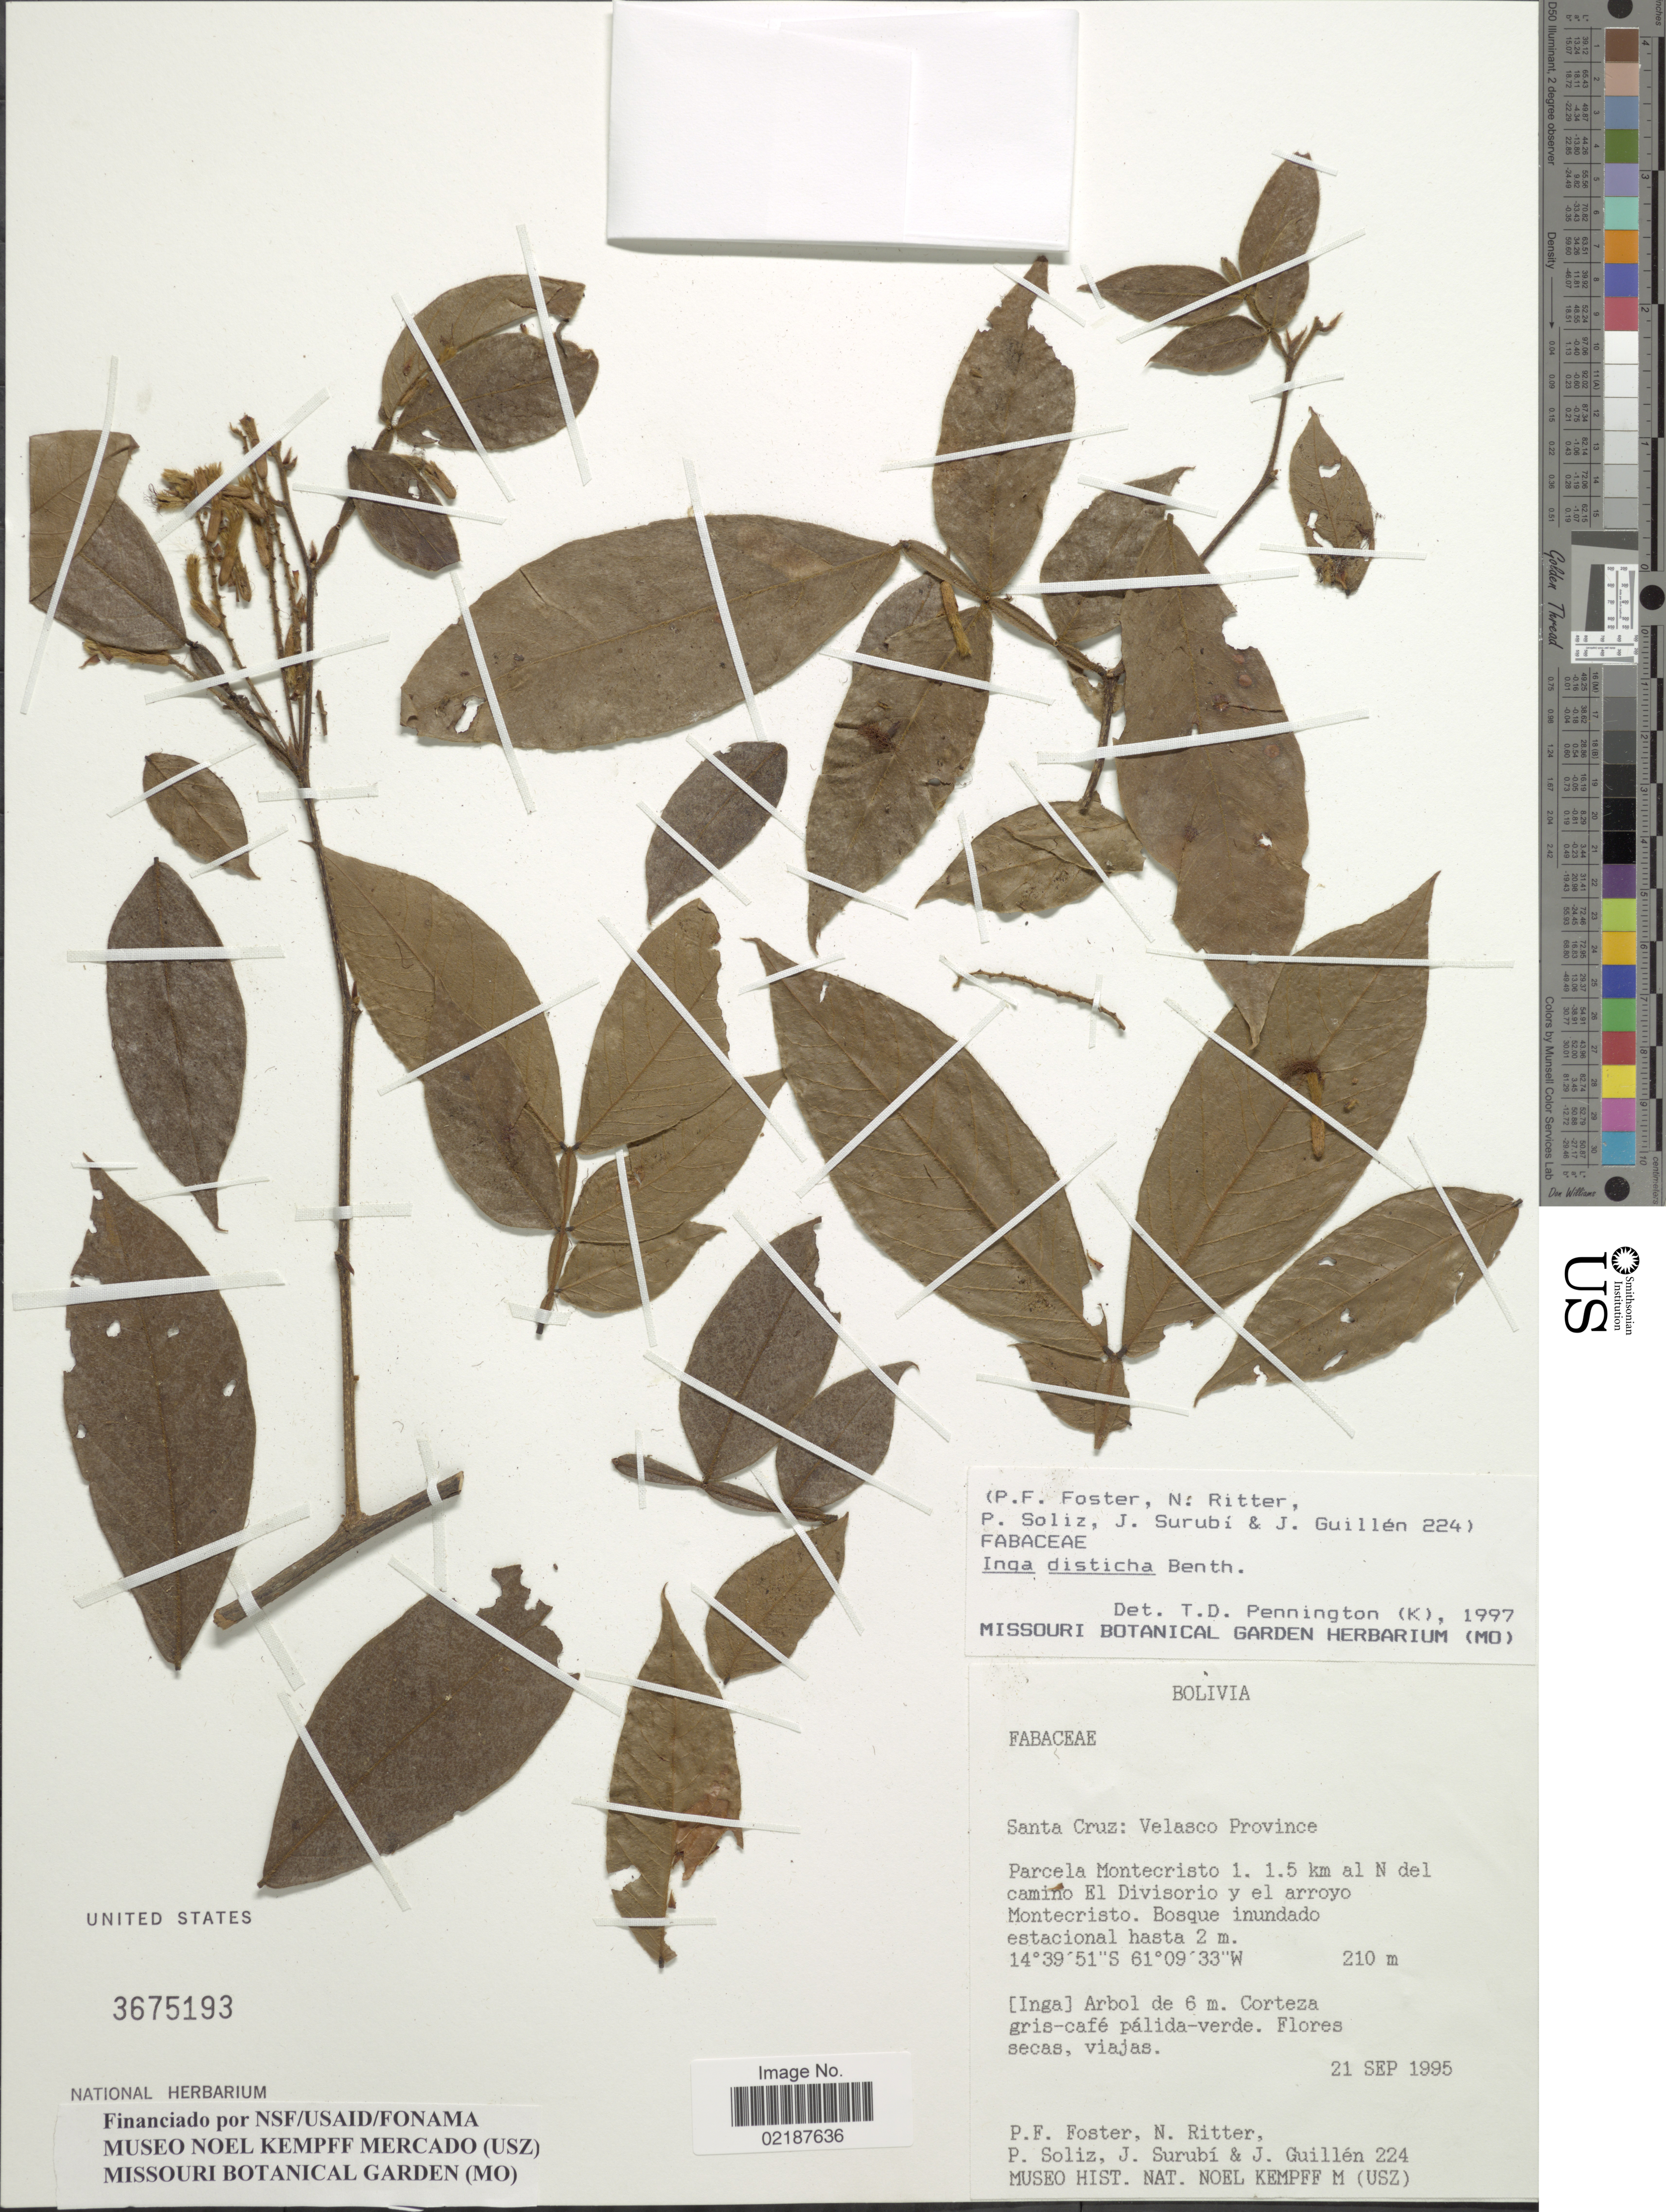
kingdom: Plantae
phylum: Tracheophyta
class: Magnoliopsida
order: Fabales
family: Fabaceae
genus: Inga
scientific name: Inga disticha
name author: Benth.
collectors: P. Foster, N. Ritter, P. Soliz, J. Surubi & J. Guillén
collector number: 224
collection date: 1955-09-21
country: Bolivia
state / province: Santa Cruz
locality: Velasco Province, Parcela Montecristo 1, 1.5 k al N del camino El Divisorio y el arroyo Montecristo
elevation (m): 210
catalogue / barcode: US 3675193